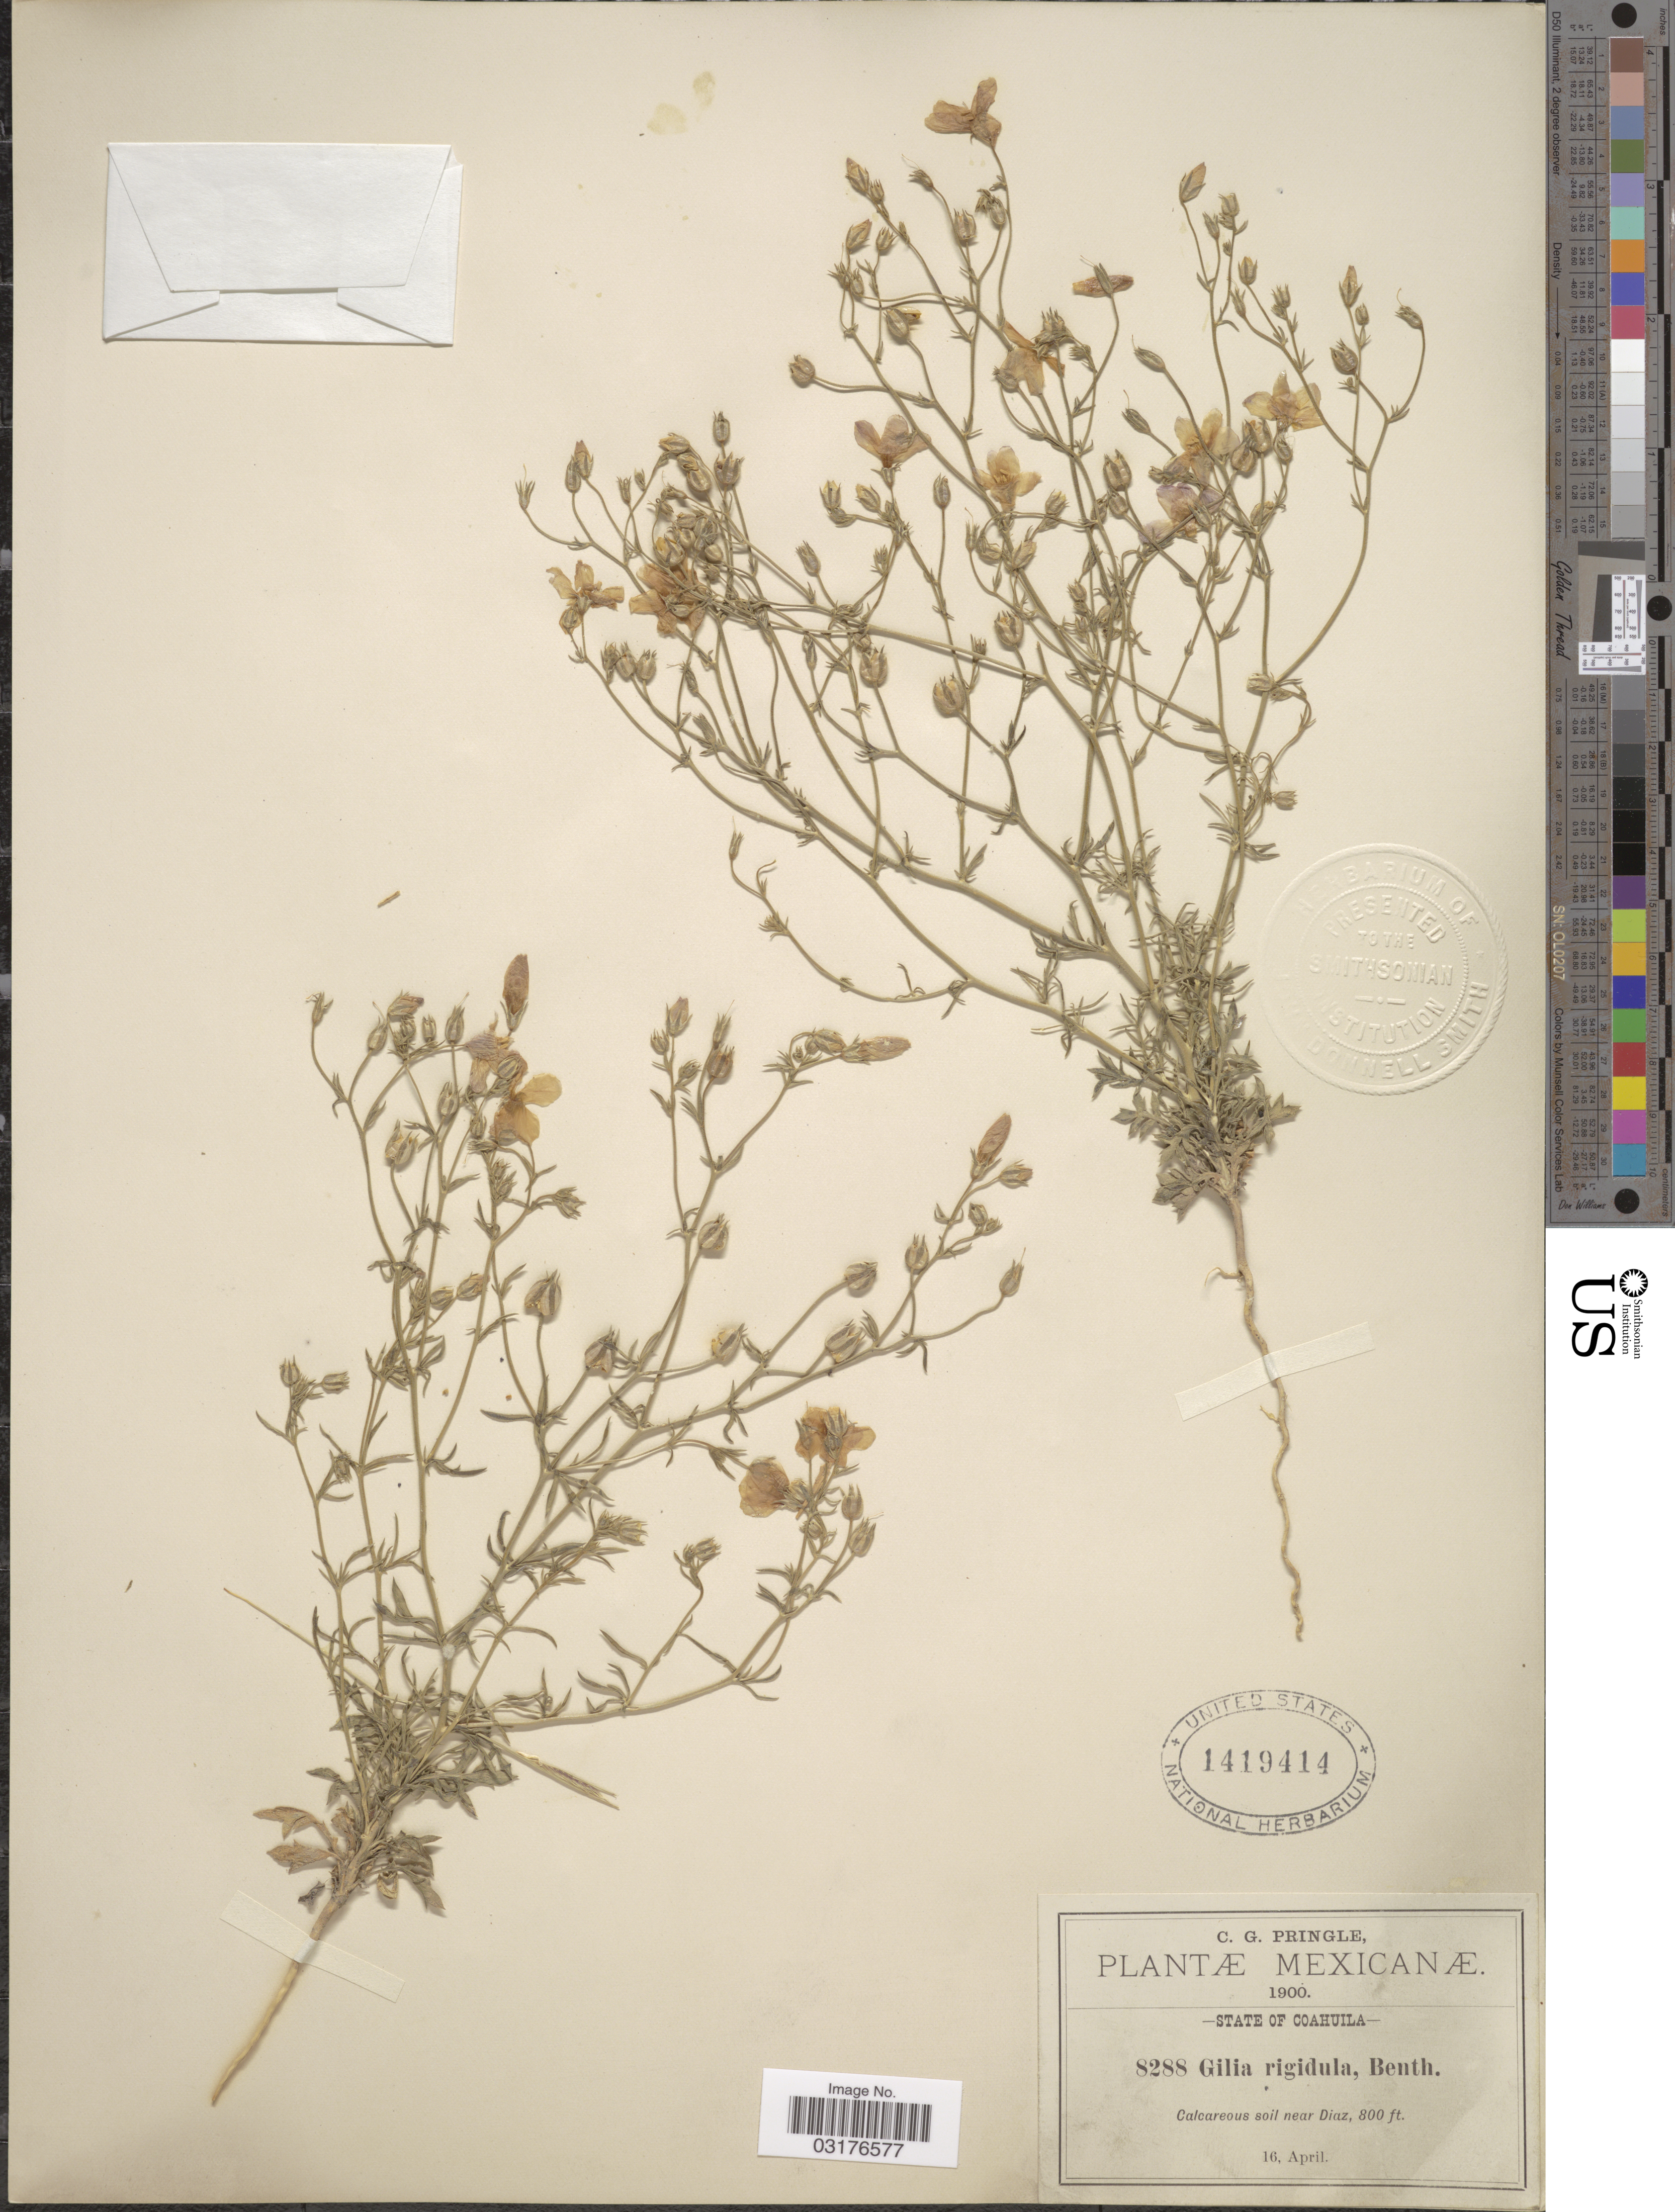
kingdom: Plantae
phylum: Tracheophyta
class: Magnoliopsida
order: Ericales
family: Polemoniaceae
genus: Giliastrum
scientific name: Giliastrum rigidulum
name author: (Benth.) Rydb.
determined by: Porter, J. M.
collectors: C. G. Pringle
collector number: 8288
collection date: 1900-04-16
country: Mexico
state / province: Coahuila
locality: Calcareous soil near Diaz.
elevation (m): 244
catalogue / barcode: US 1419414